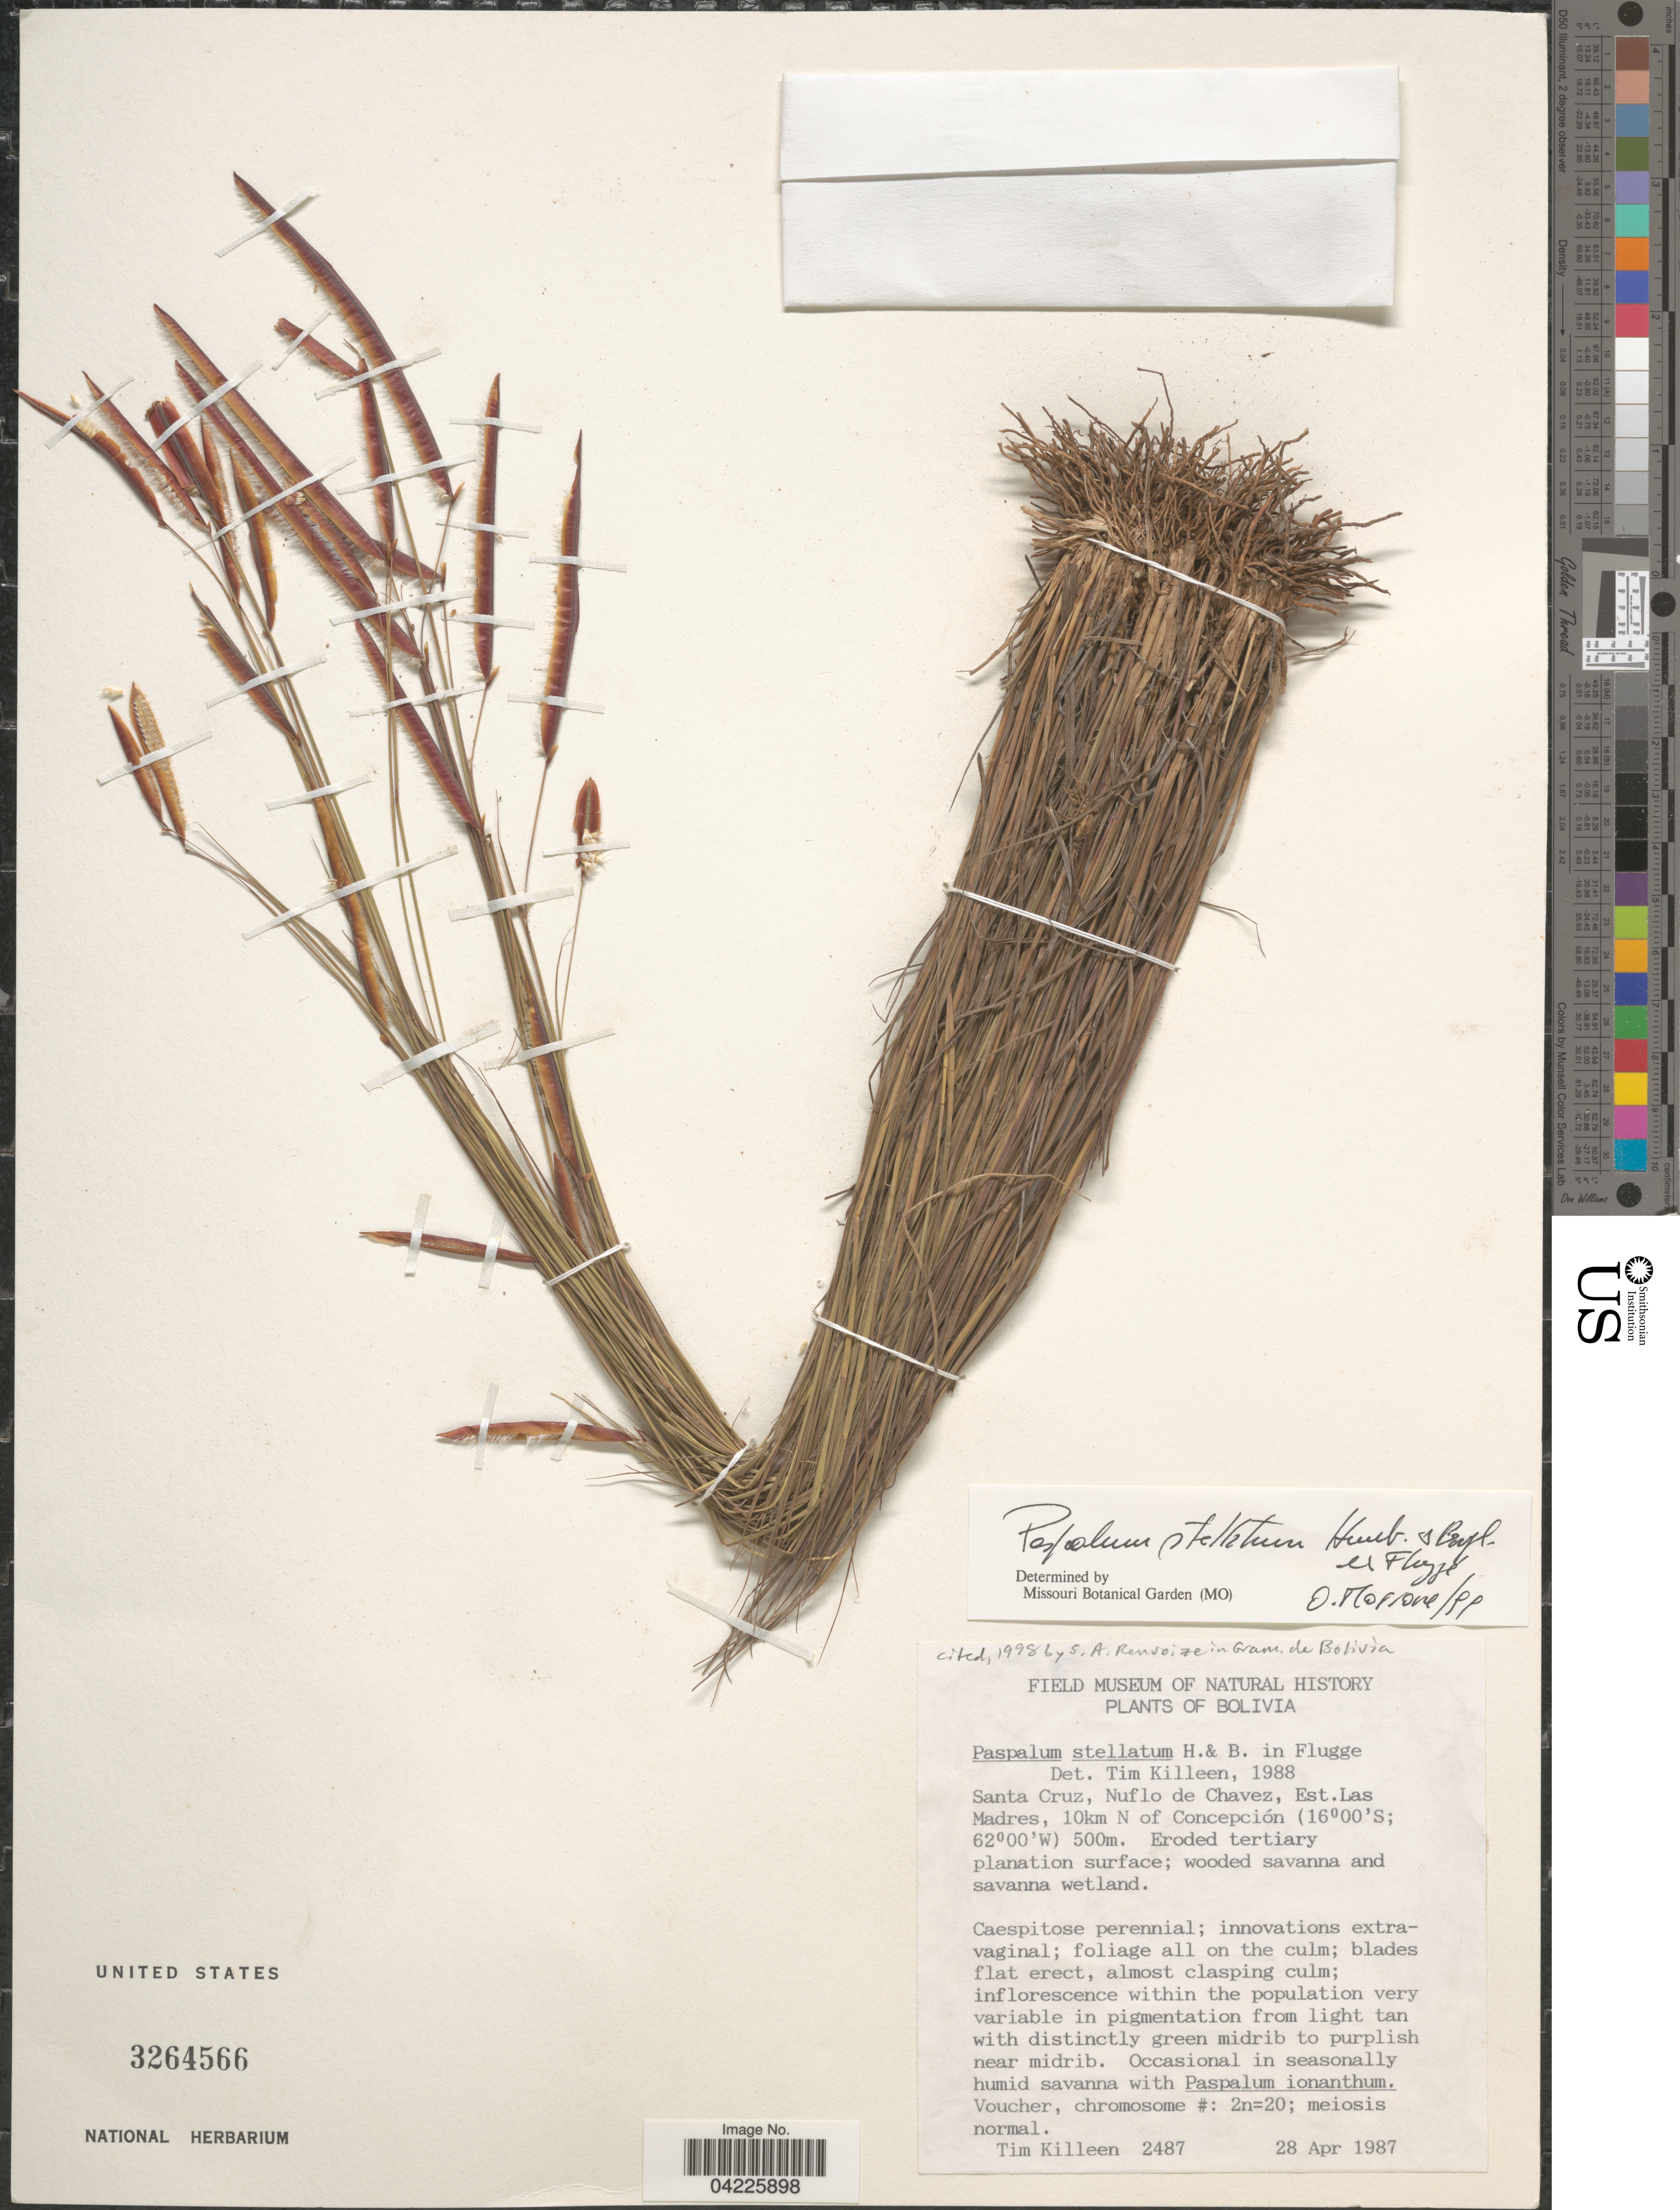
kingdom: Plantae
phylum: Tracheophyta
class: Liliopsida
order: Poales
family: Poaceae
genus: Paspalum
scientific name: Paspalum stellatum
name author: Humb. & Bonpl. ex Flüggé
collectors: T. J. Killeen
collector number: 2487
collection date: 1987-04-28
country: Bolivia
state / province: Santa Cruz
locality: Nuflo de Chavez, Est.Las Madres, 10km N of Concepción.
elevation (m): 500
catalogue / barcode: US 3264566